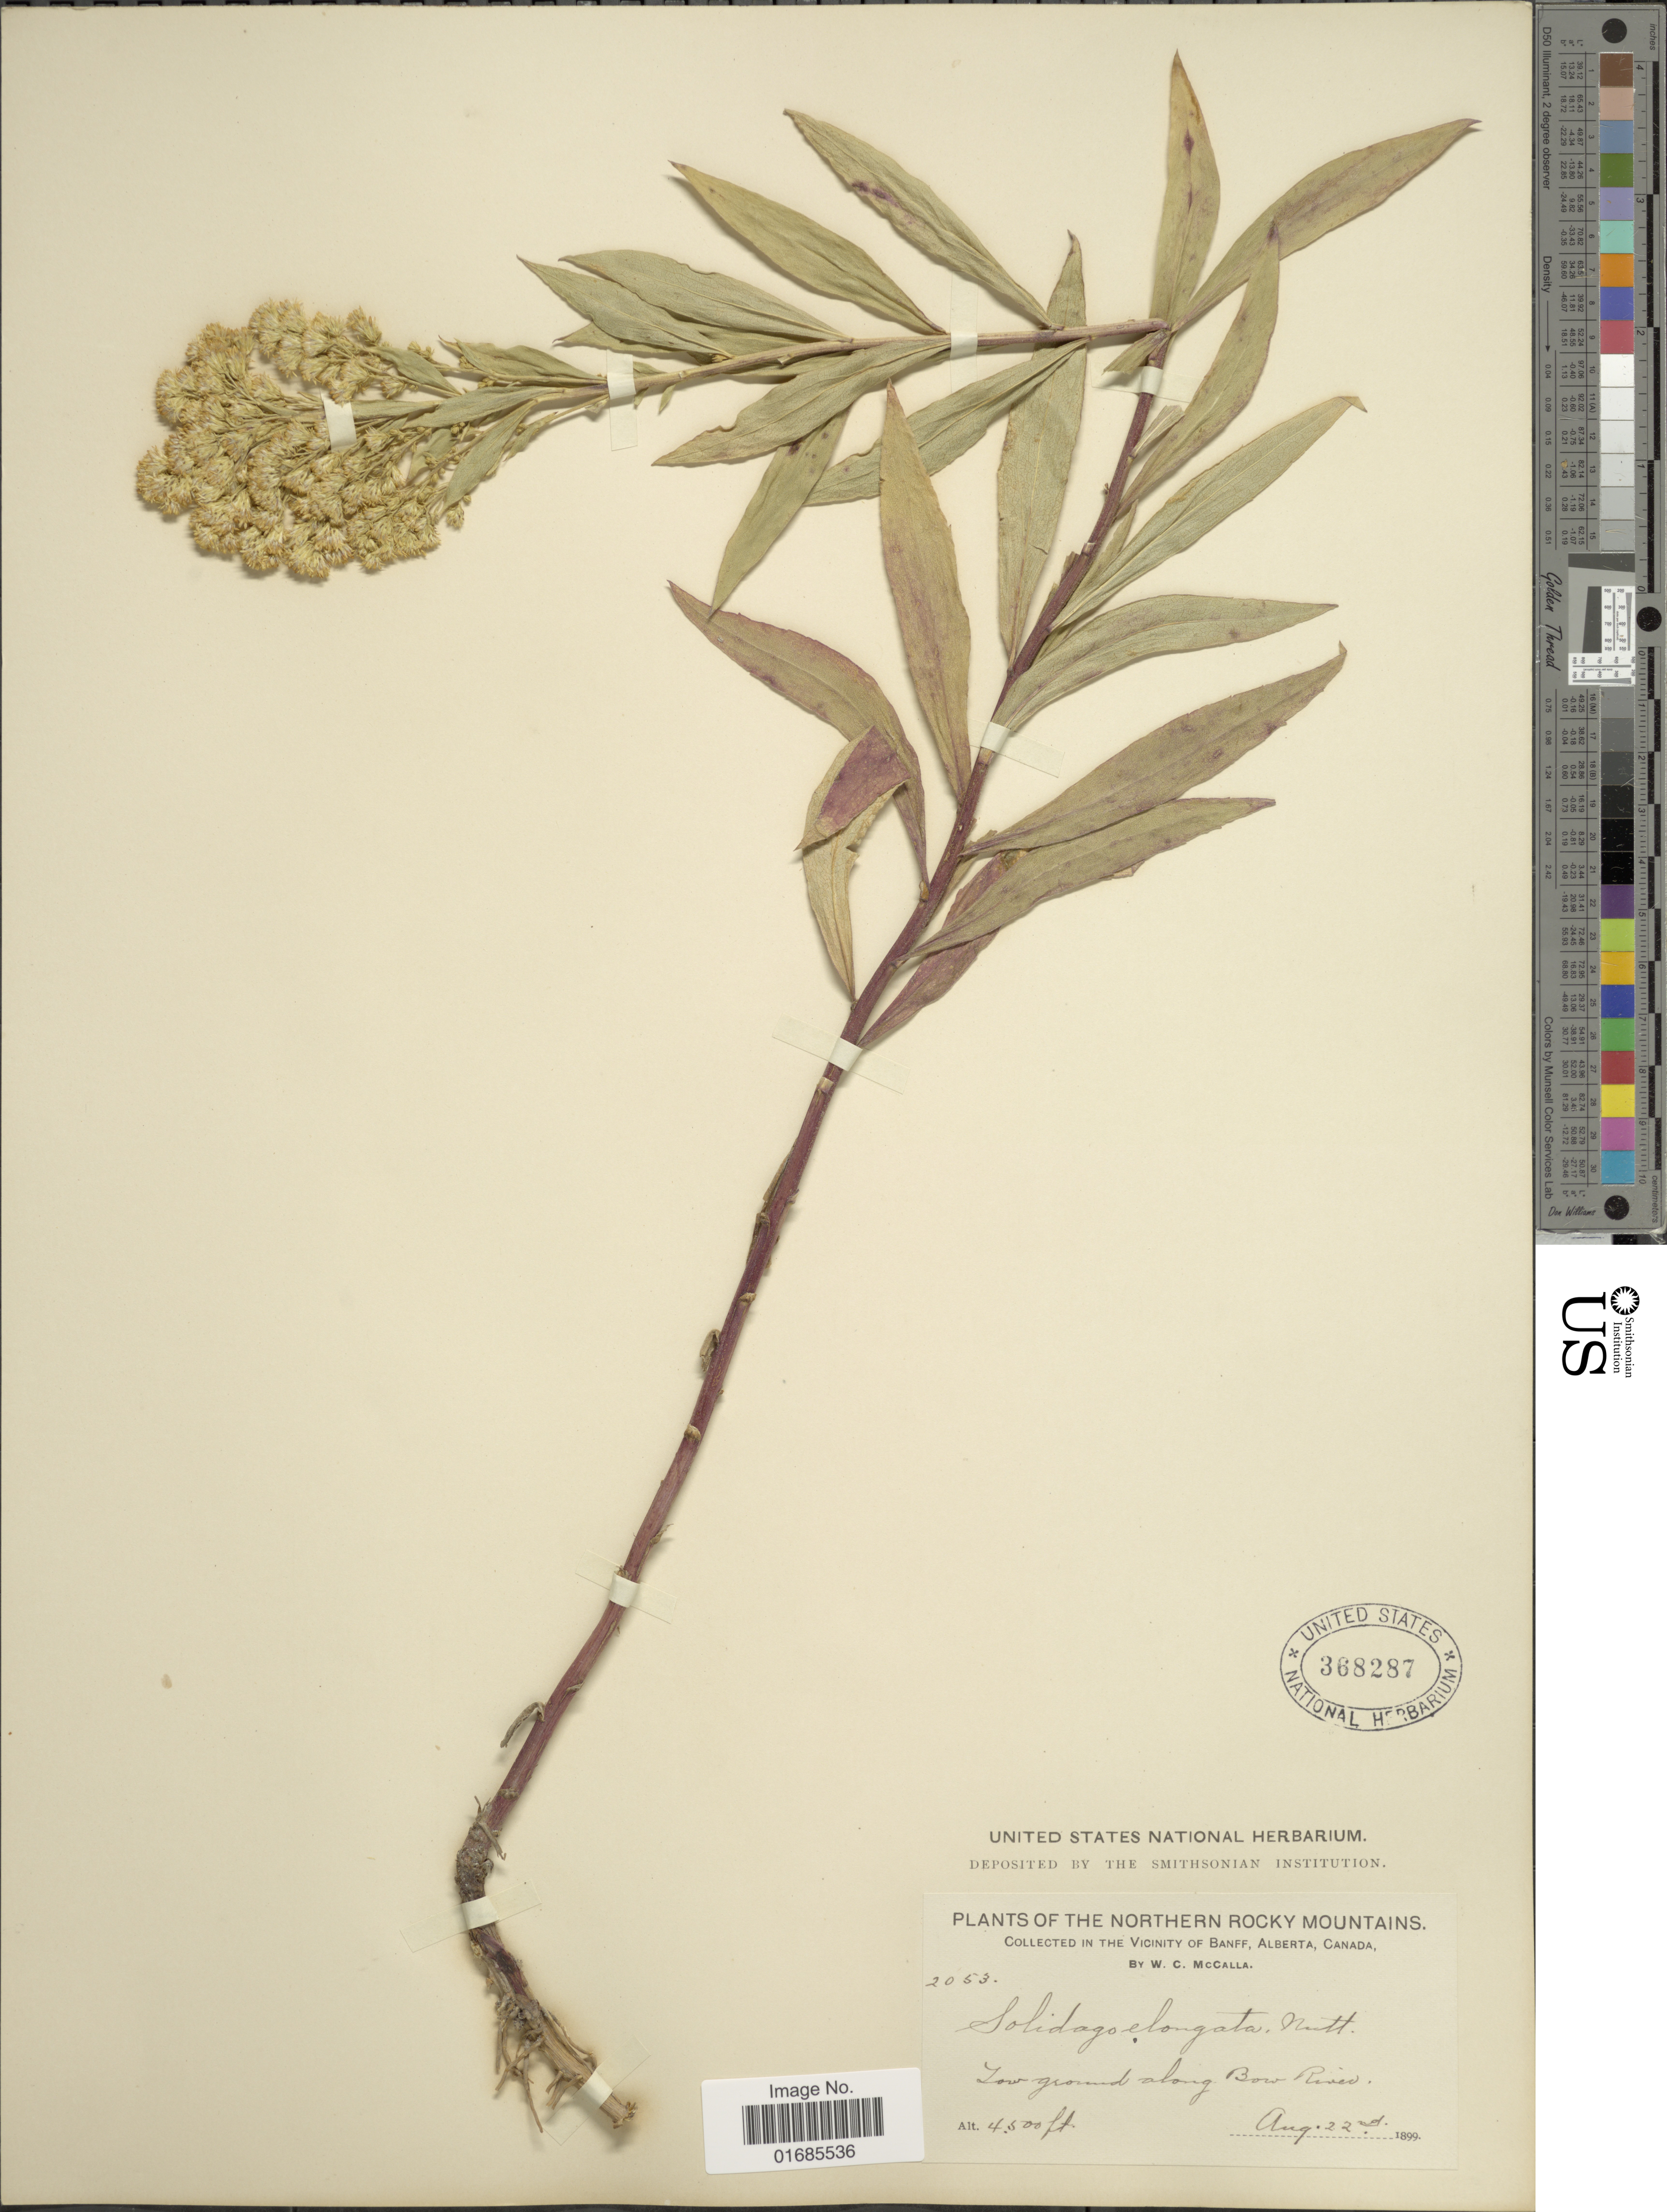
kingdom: Plantae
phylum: Tracheophyta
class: Magnoliopsida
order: Asterales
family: Asteraceae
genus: Solidago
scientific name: Solidago canadensis var. salebrosa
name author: (Piper) M.E. Jones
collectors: W. McCalla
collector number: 2053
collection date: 1899-08-22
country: Canada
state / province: Alberta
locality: Northern Rocky Mountains, Vicinity of Banff, along Bow River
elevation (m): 1372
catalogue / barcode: US 368287